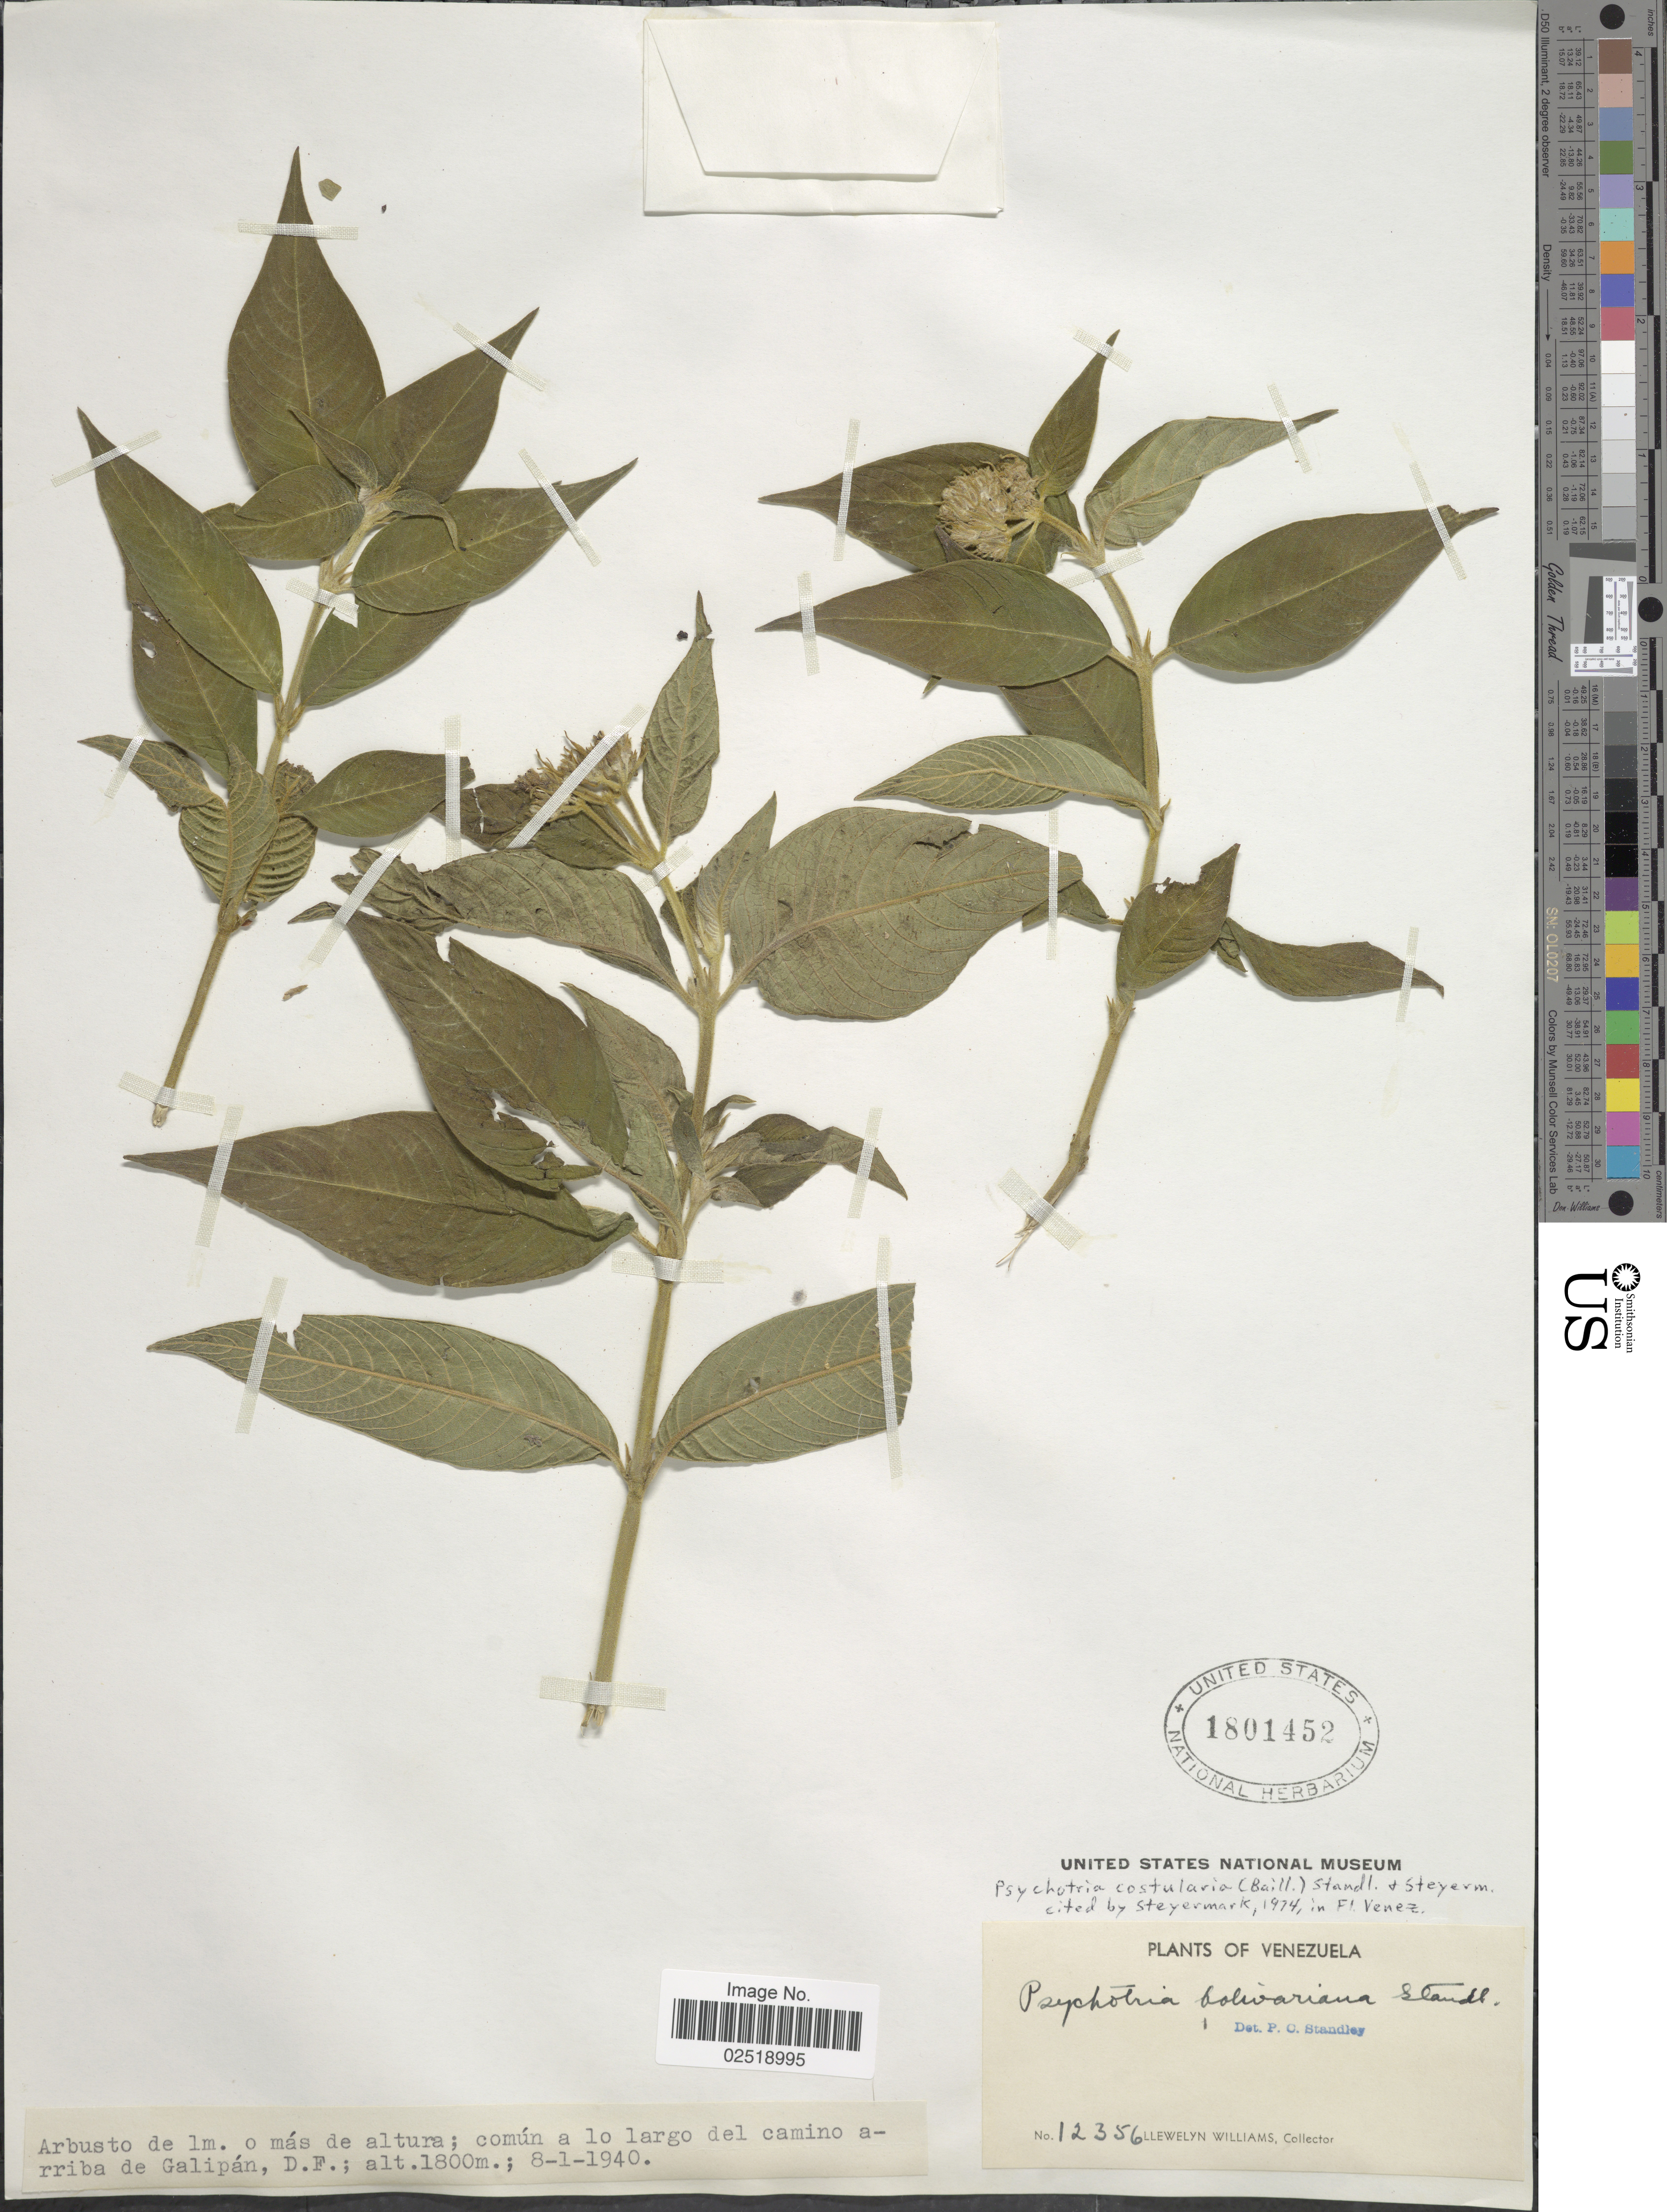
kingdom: Plantae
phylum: Tracheophyta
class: Magnoliopsida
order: Gentianales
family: Rubiaceae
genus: Psychotria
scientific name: Psychotria costularia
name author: (Baill.) Standl. & Steyerm.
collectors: Ll. Williams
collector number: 12356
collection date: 1940-01-08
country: Venezuela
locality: Comun a lo largo del camino arriba de Galipan, D.F.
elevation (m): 1800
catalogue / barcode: US 1801452